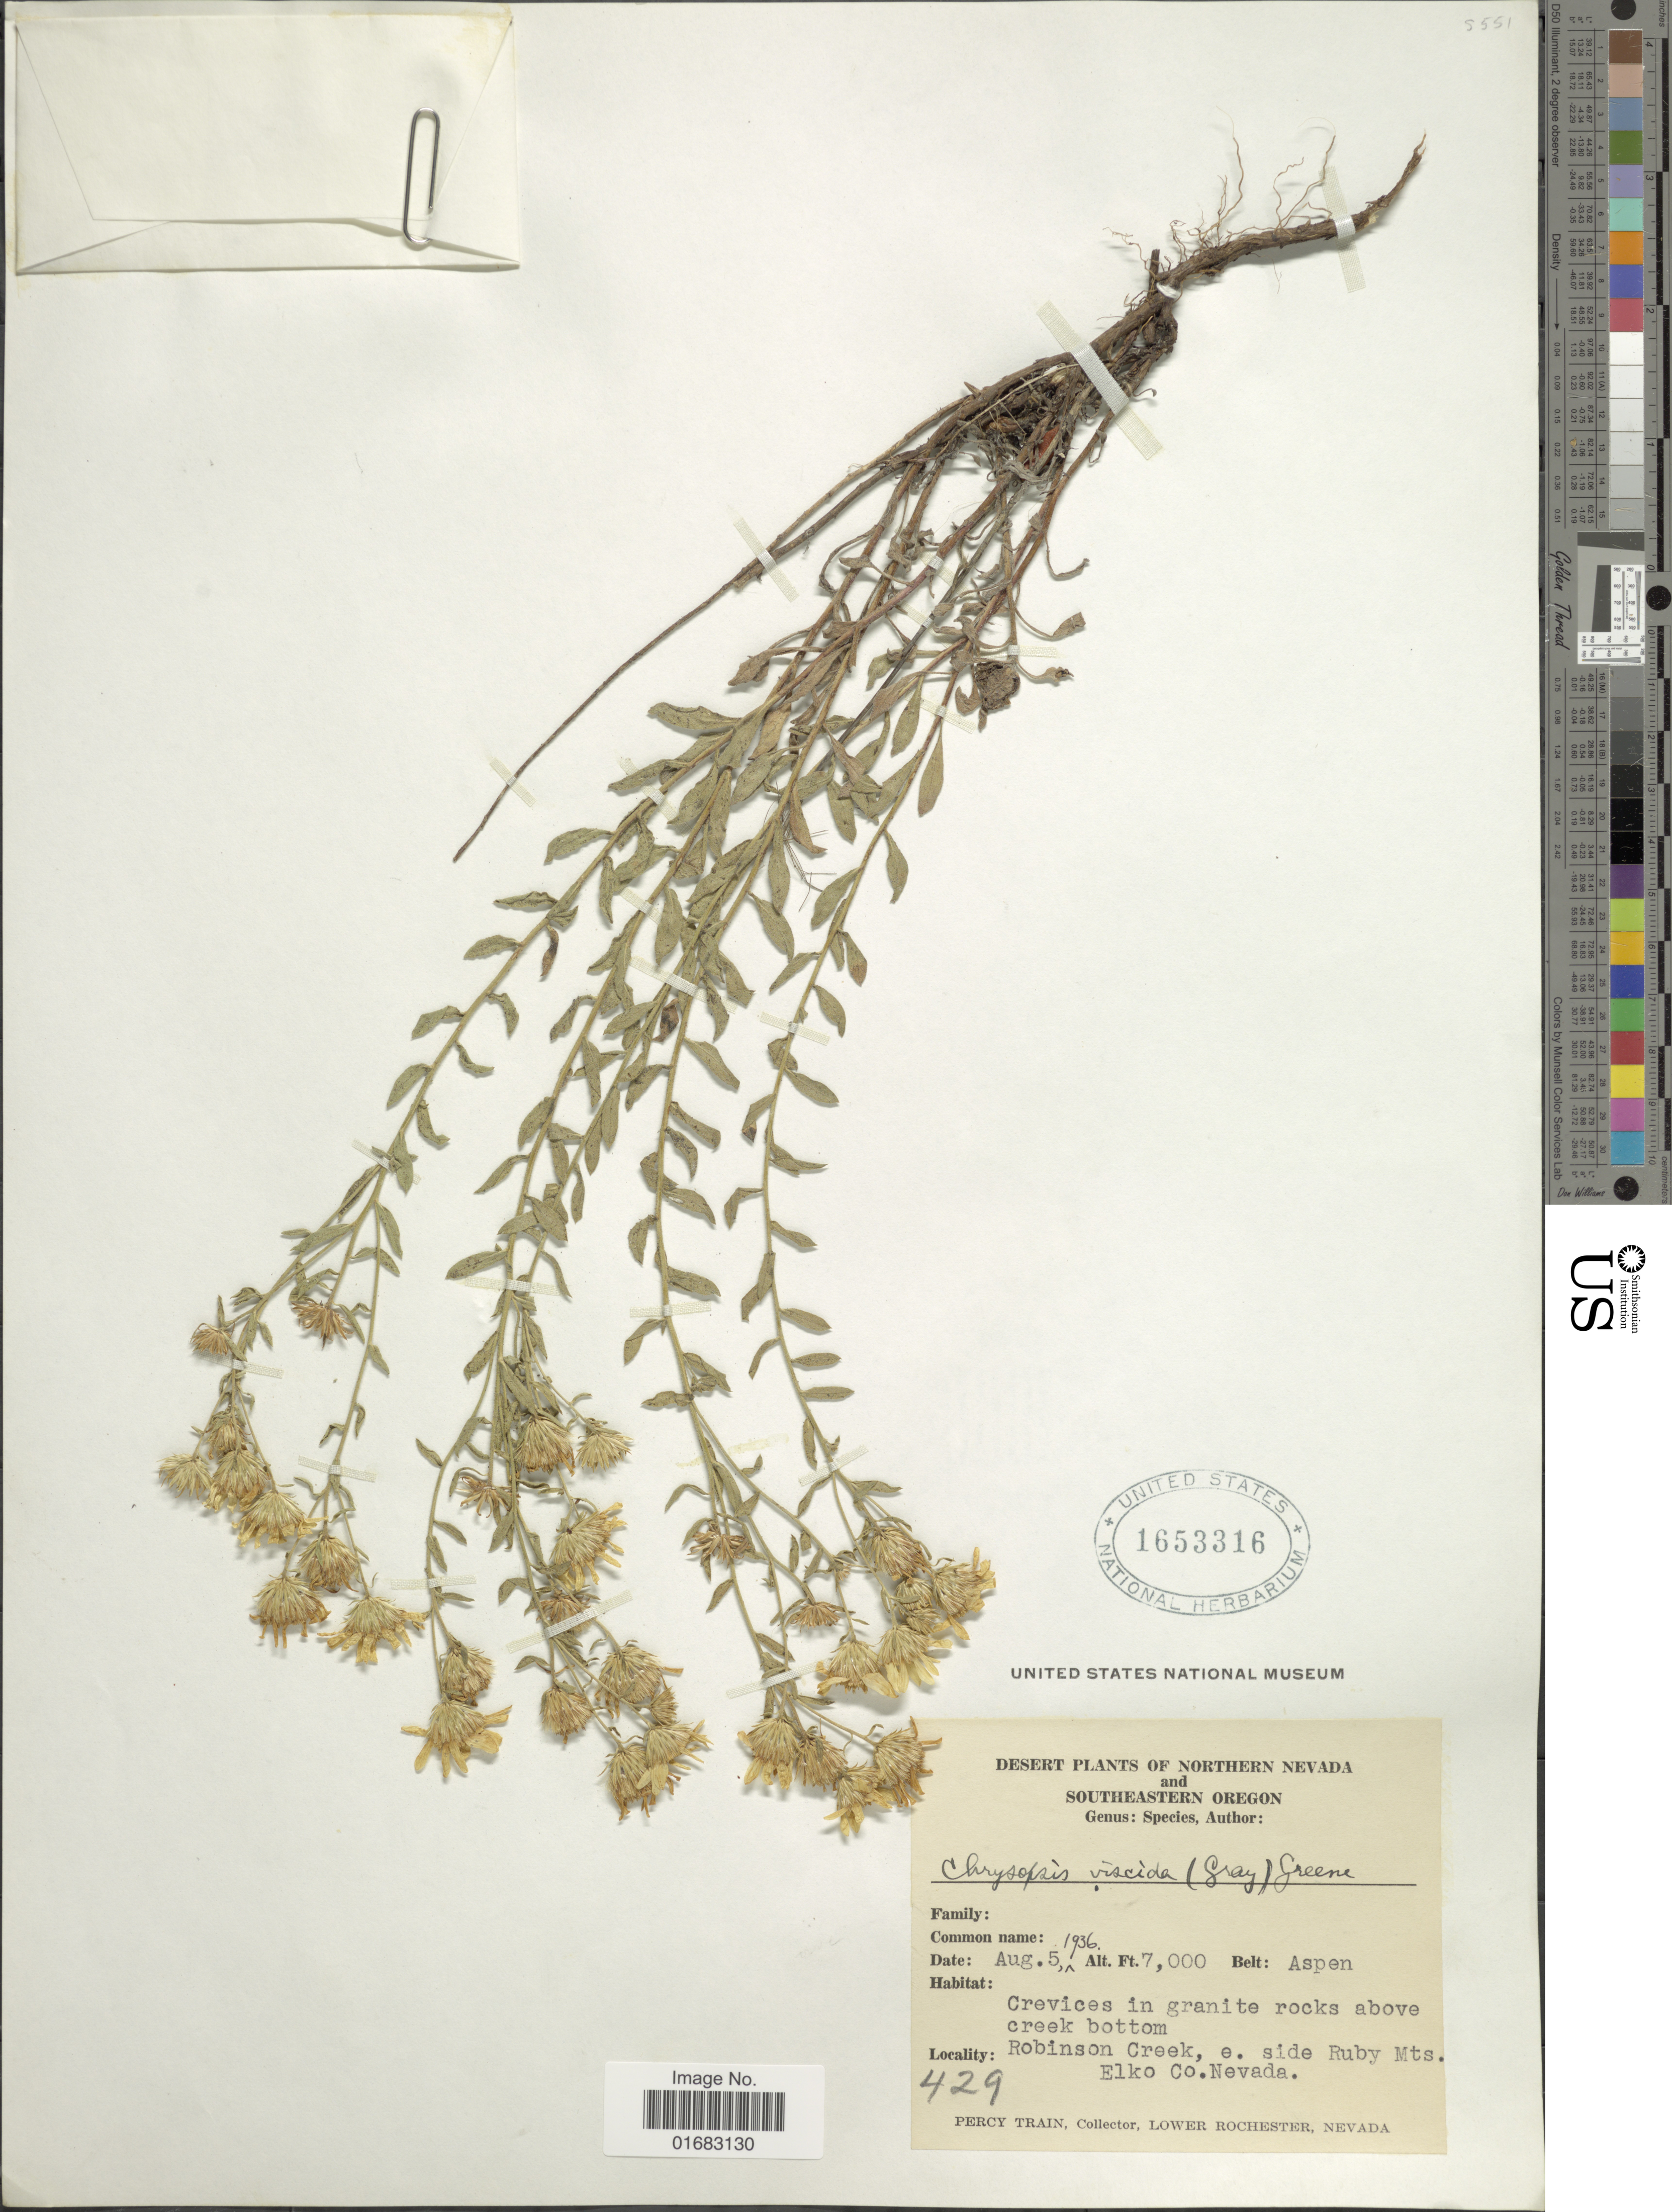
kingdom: Plantae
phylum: Tracheophyta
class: Magnoliopsida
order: Asterales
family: Asteraceae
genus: Heterotheca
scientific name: Heterotheca viscida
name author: (A. Gray) V.L. Harms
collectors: P. Train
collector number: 429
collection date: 1936-08-05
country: United States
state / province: Nevada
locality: Robinson Creek, e. side Ruby Mts. Elko Co. Nevada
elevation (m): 2134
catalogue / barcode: US 1653316